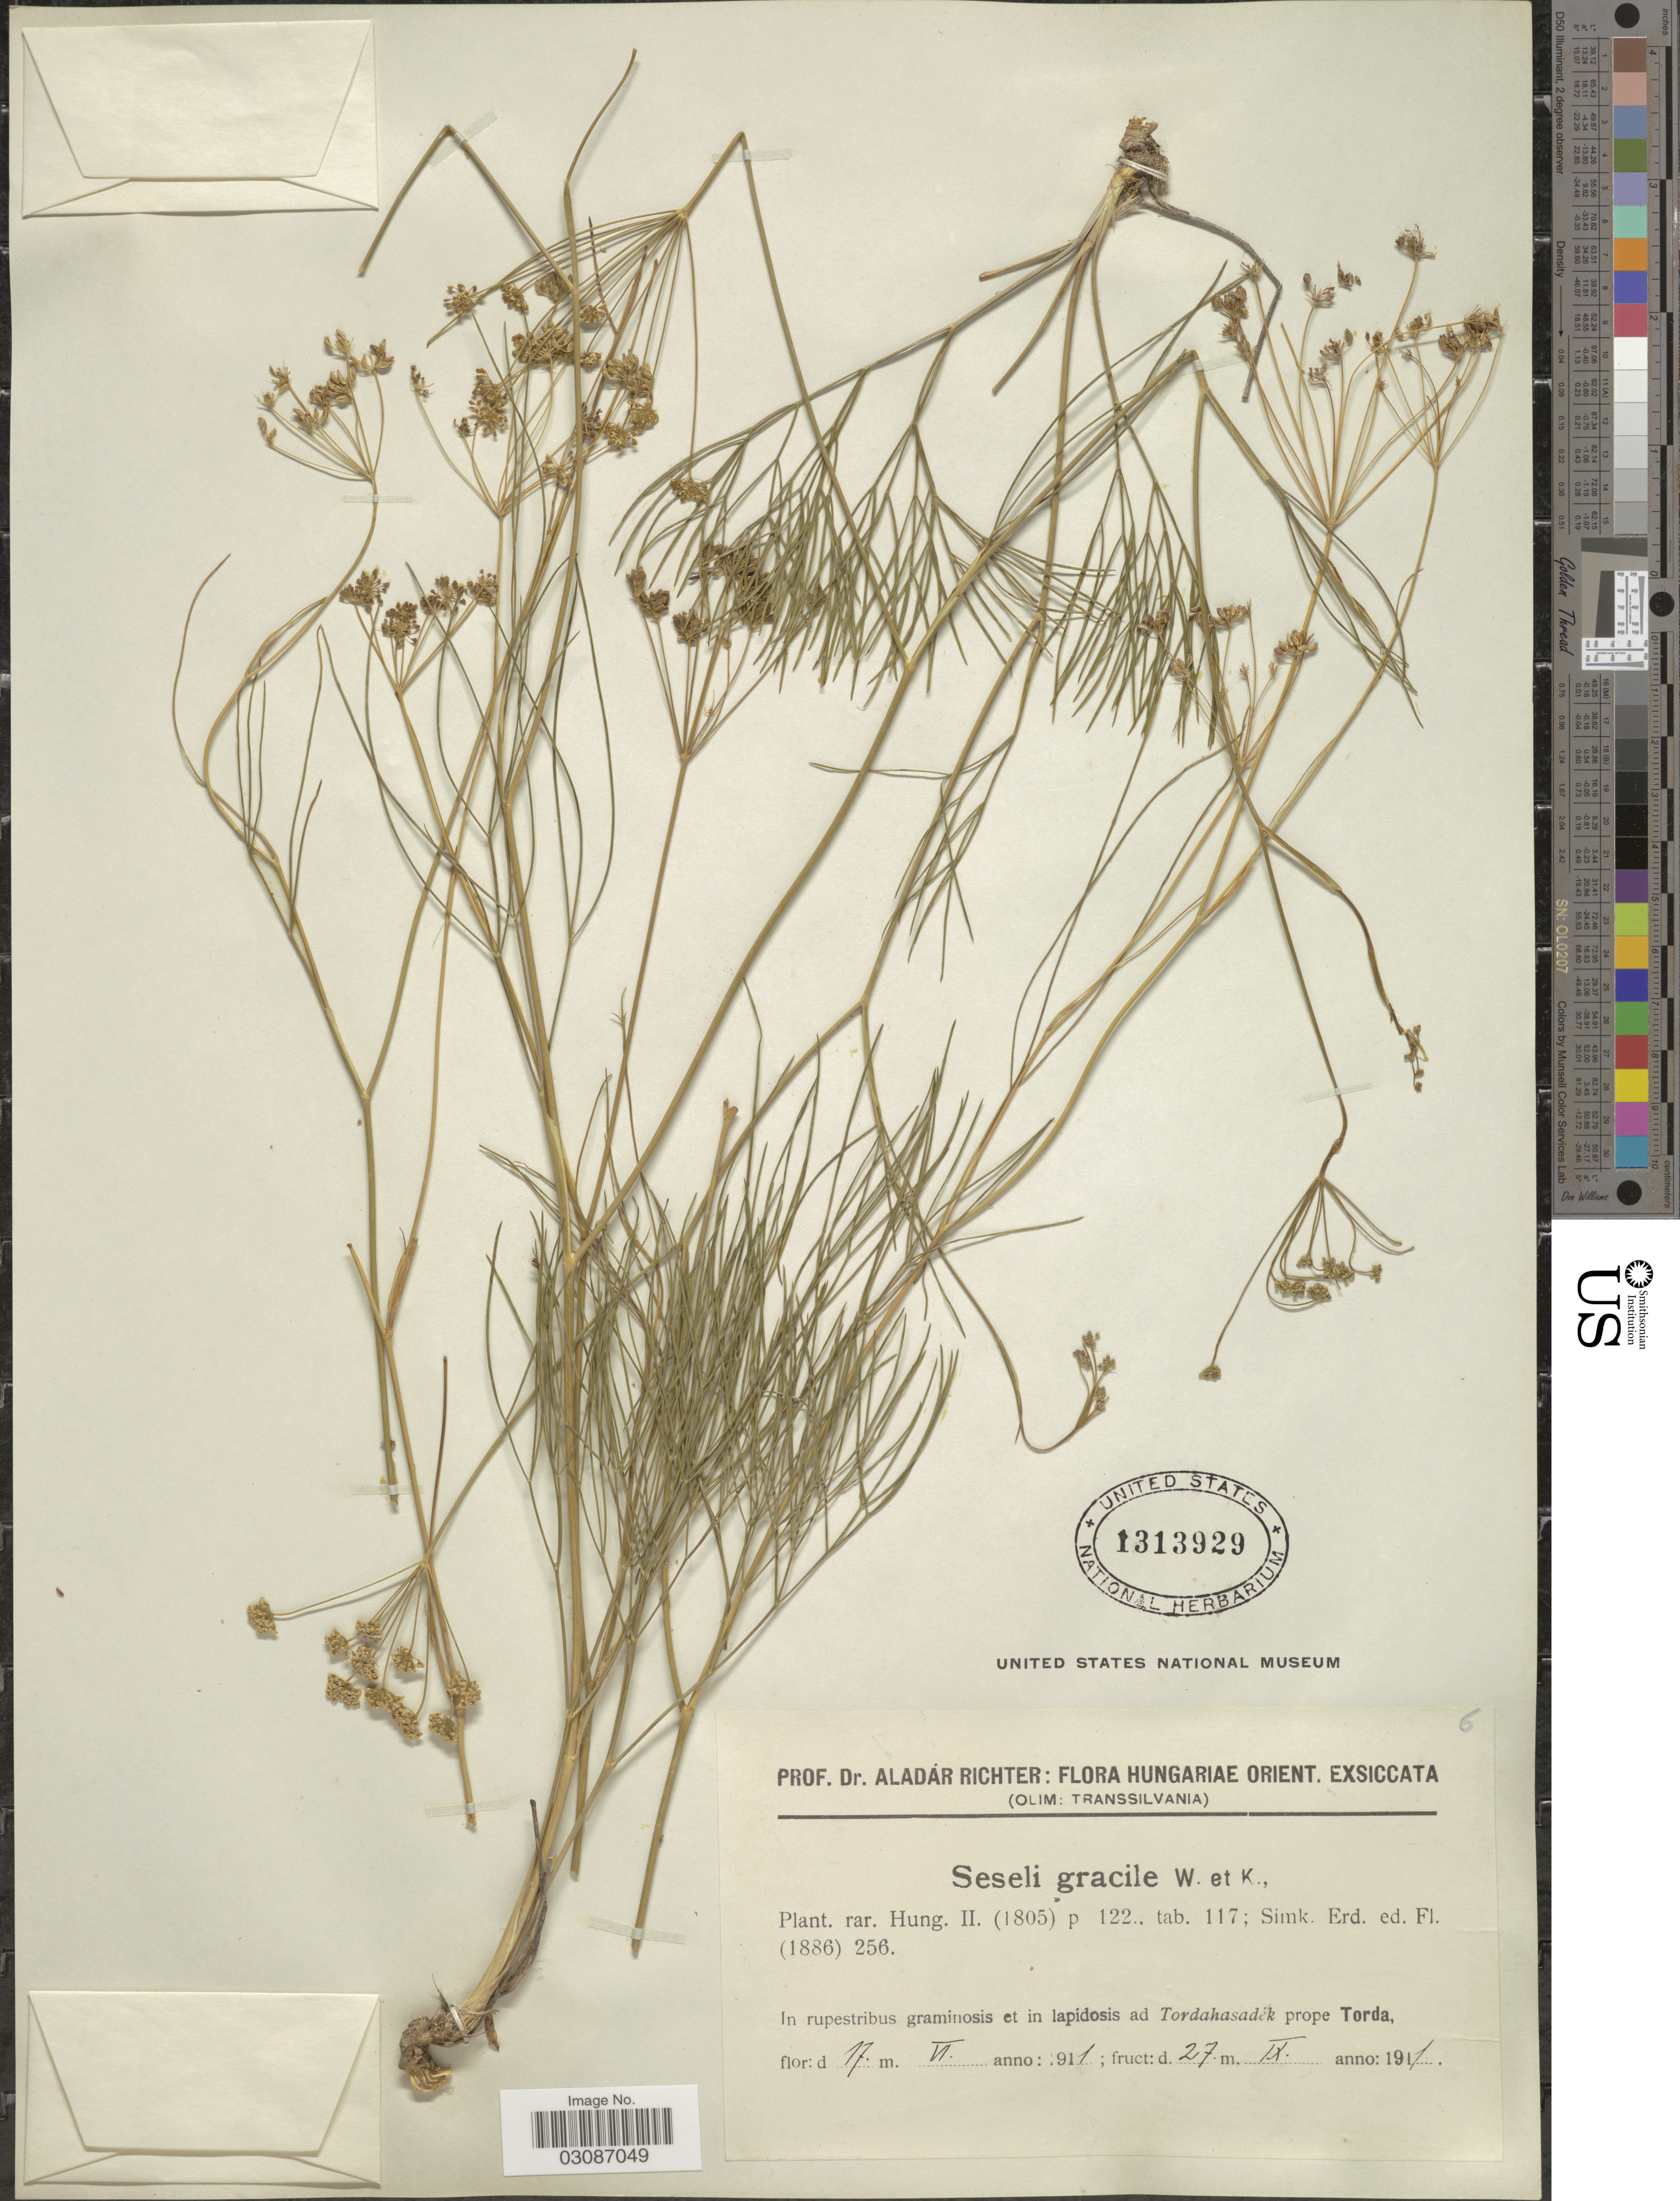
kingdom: Plantae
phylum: Tracheophyta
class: Magnoliopsida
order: Apiales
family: Apiaceae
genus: Seseli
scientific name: Seseli gracile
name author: Waldst. & Kit.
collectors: A. Richter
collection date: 1911-06-17/1911-09-27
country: Hungary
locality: Hungariae orient. Ad Tordahasadék prope Torda.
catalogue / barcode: US 1313929